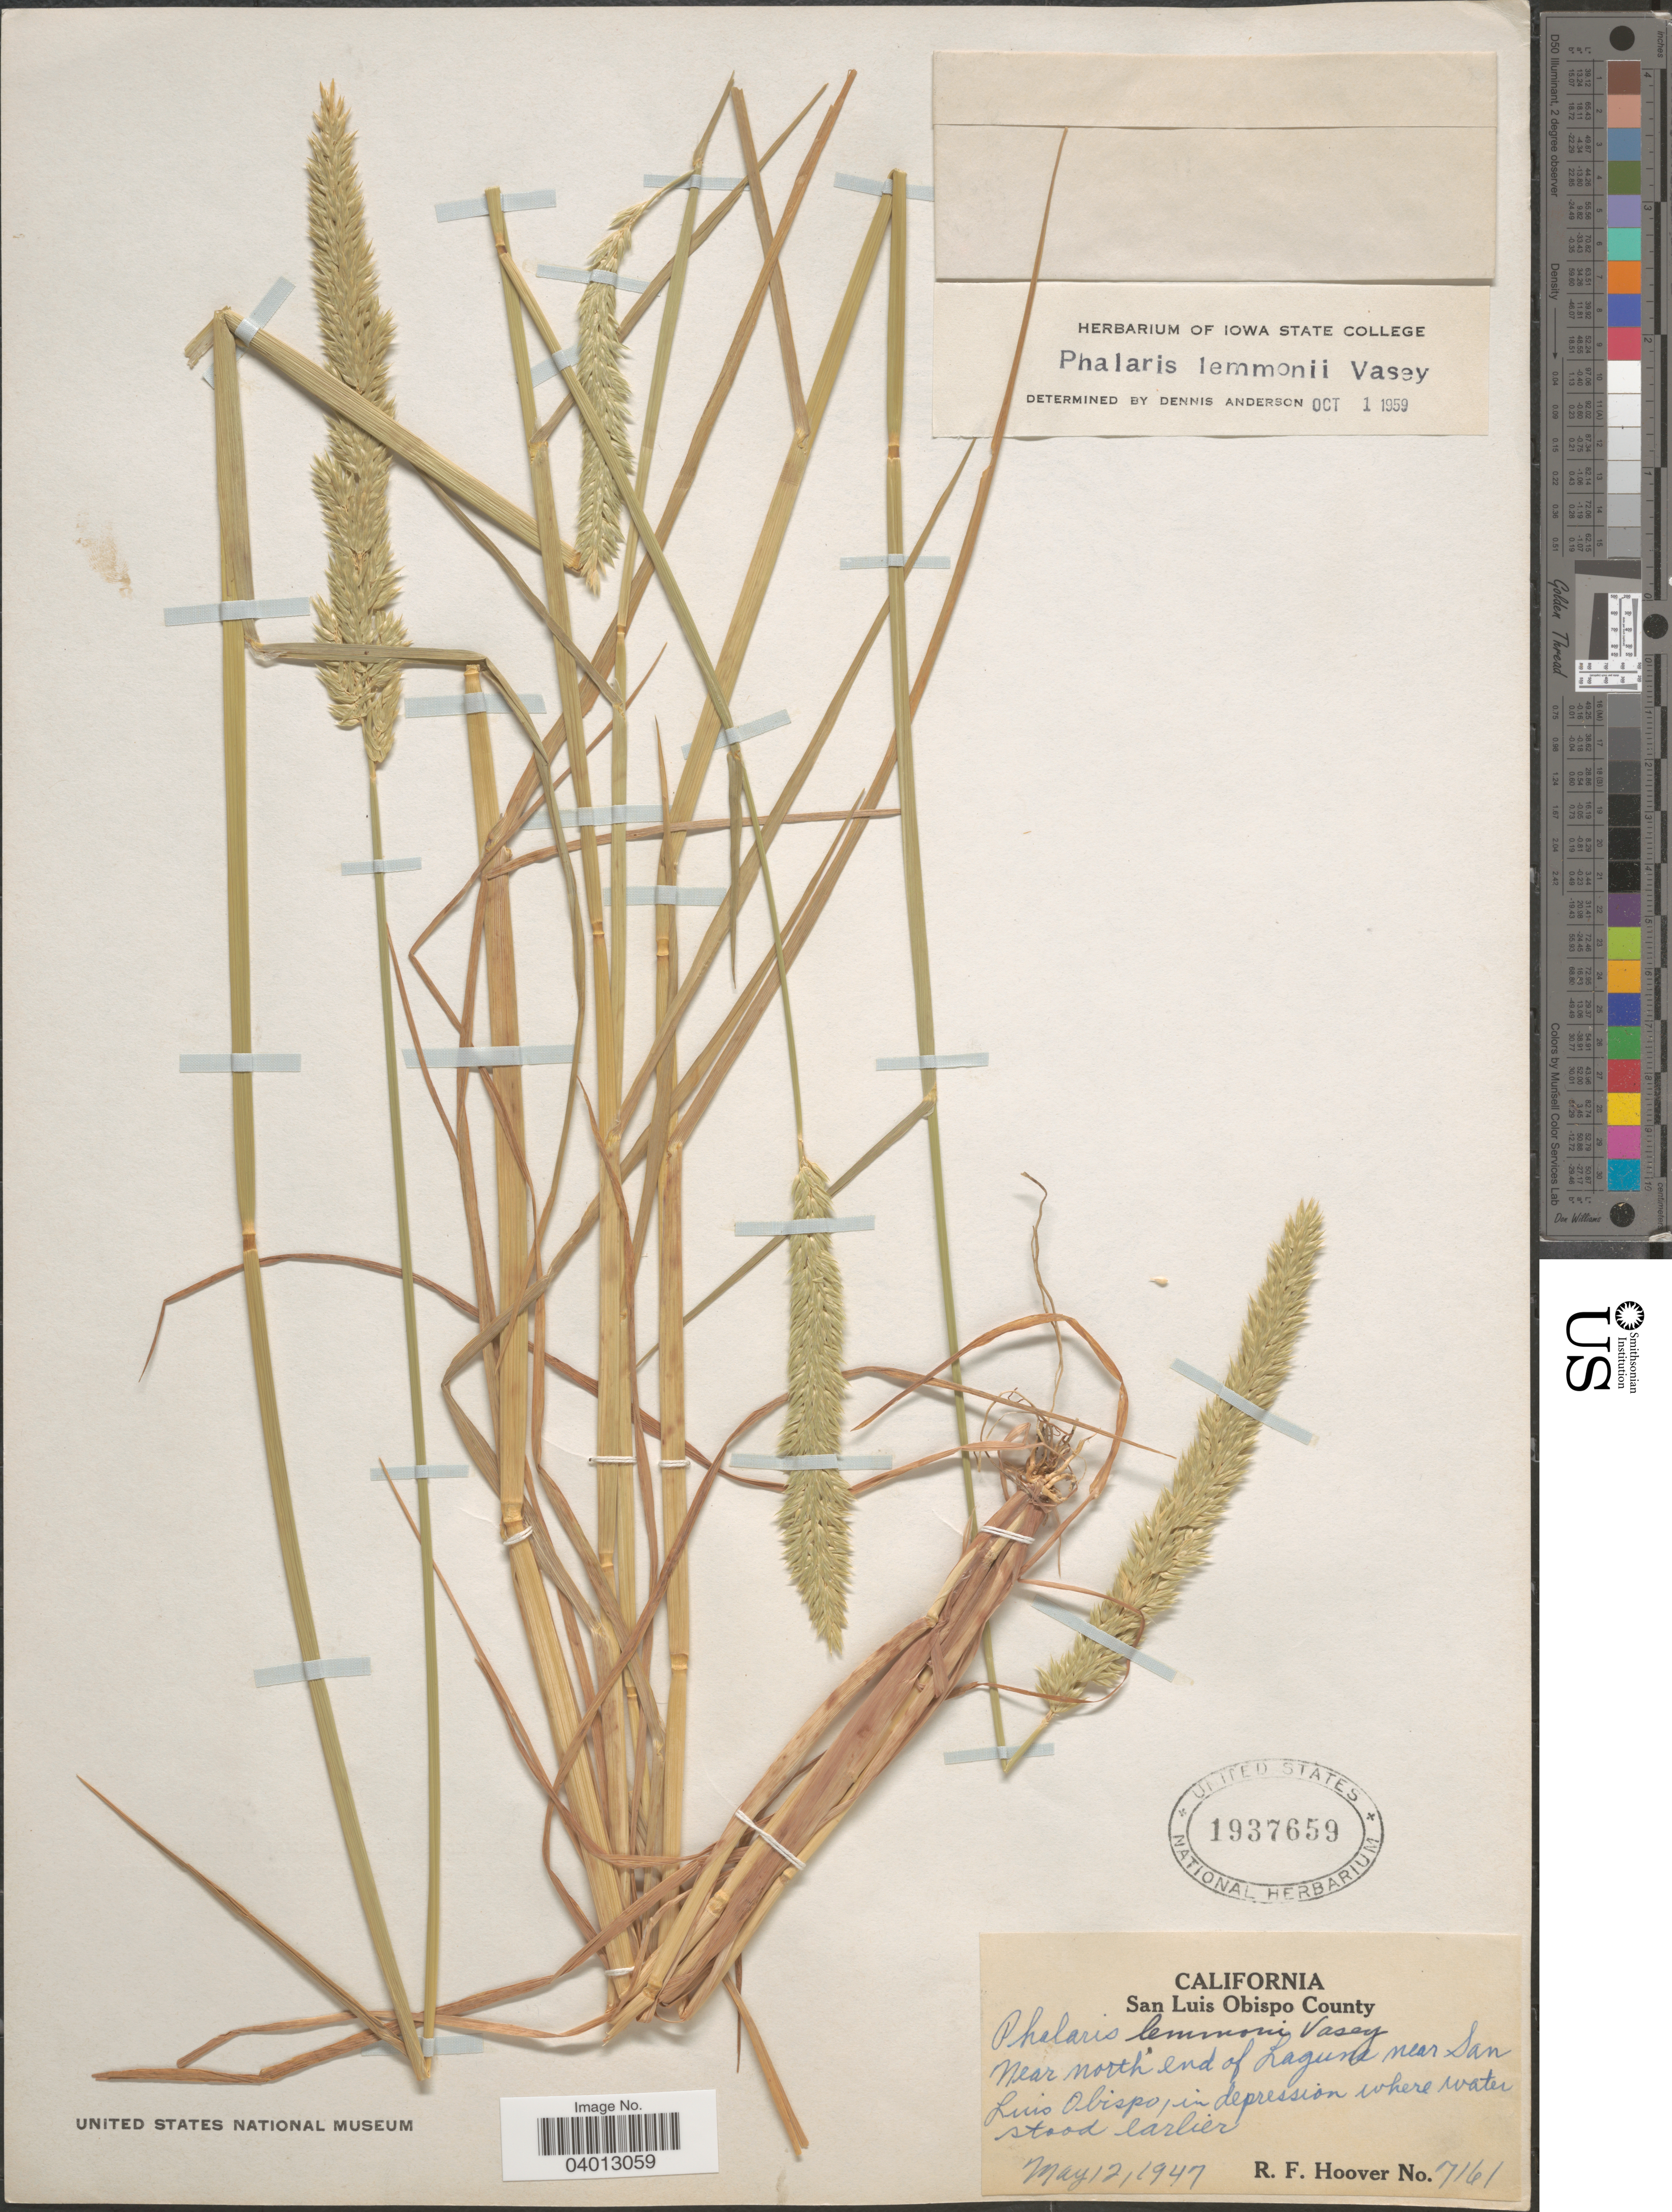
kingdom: Plantae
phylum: Tracheophyta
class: Liliopsida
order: Poales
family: Poaceae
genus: Phalaris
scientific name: Phalaris lemmonii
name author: Vasey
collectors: R. F. Hoover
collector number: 7161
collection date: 1947-05-12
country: United States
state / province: California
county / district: San Luis Obispo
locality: San Luis Obispo County. Near north end of Laguna near San Luis Obispo.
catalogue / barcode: US 1937659